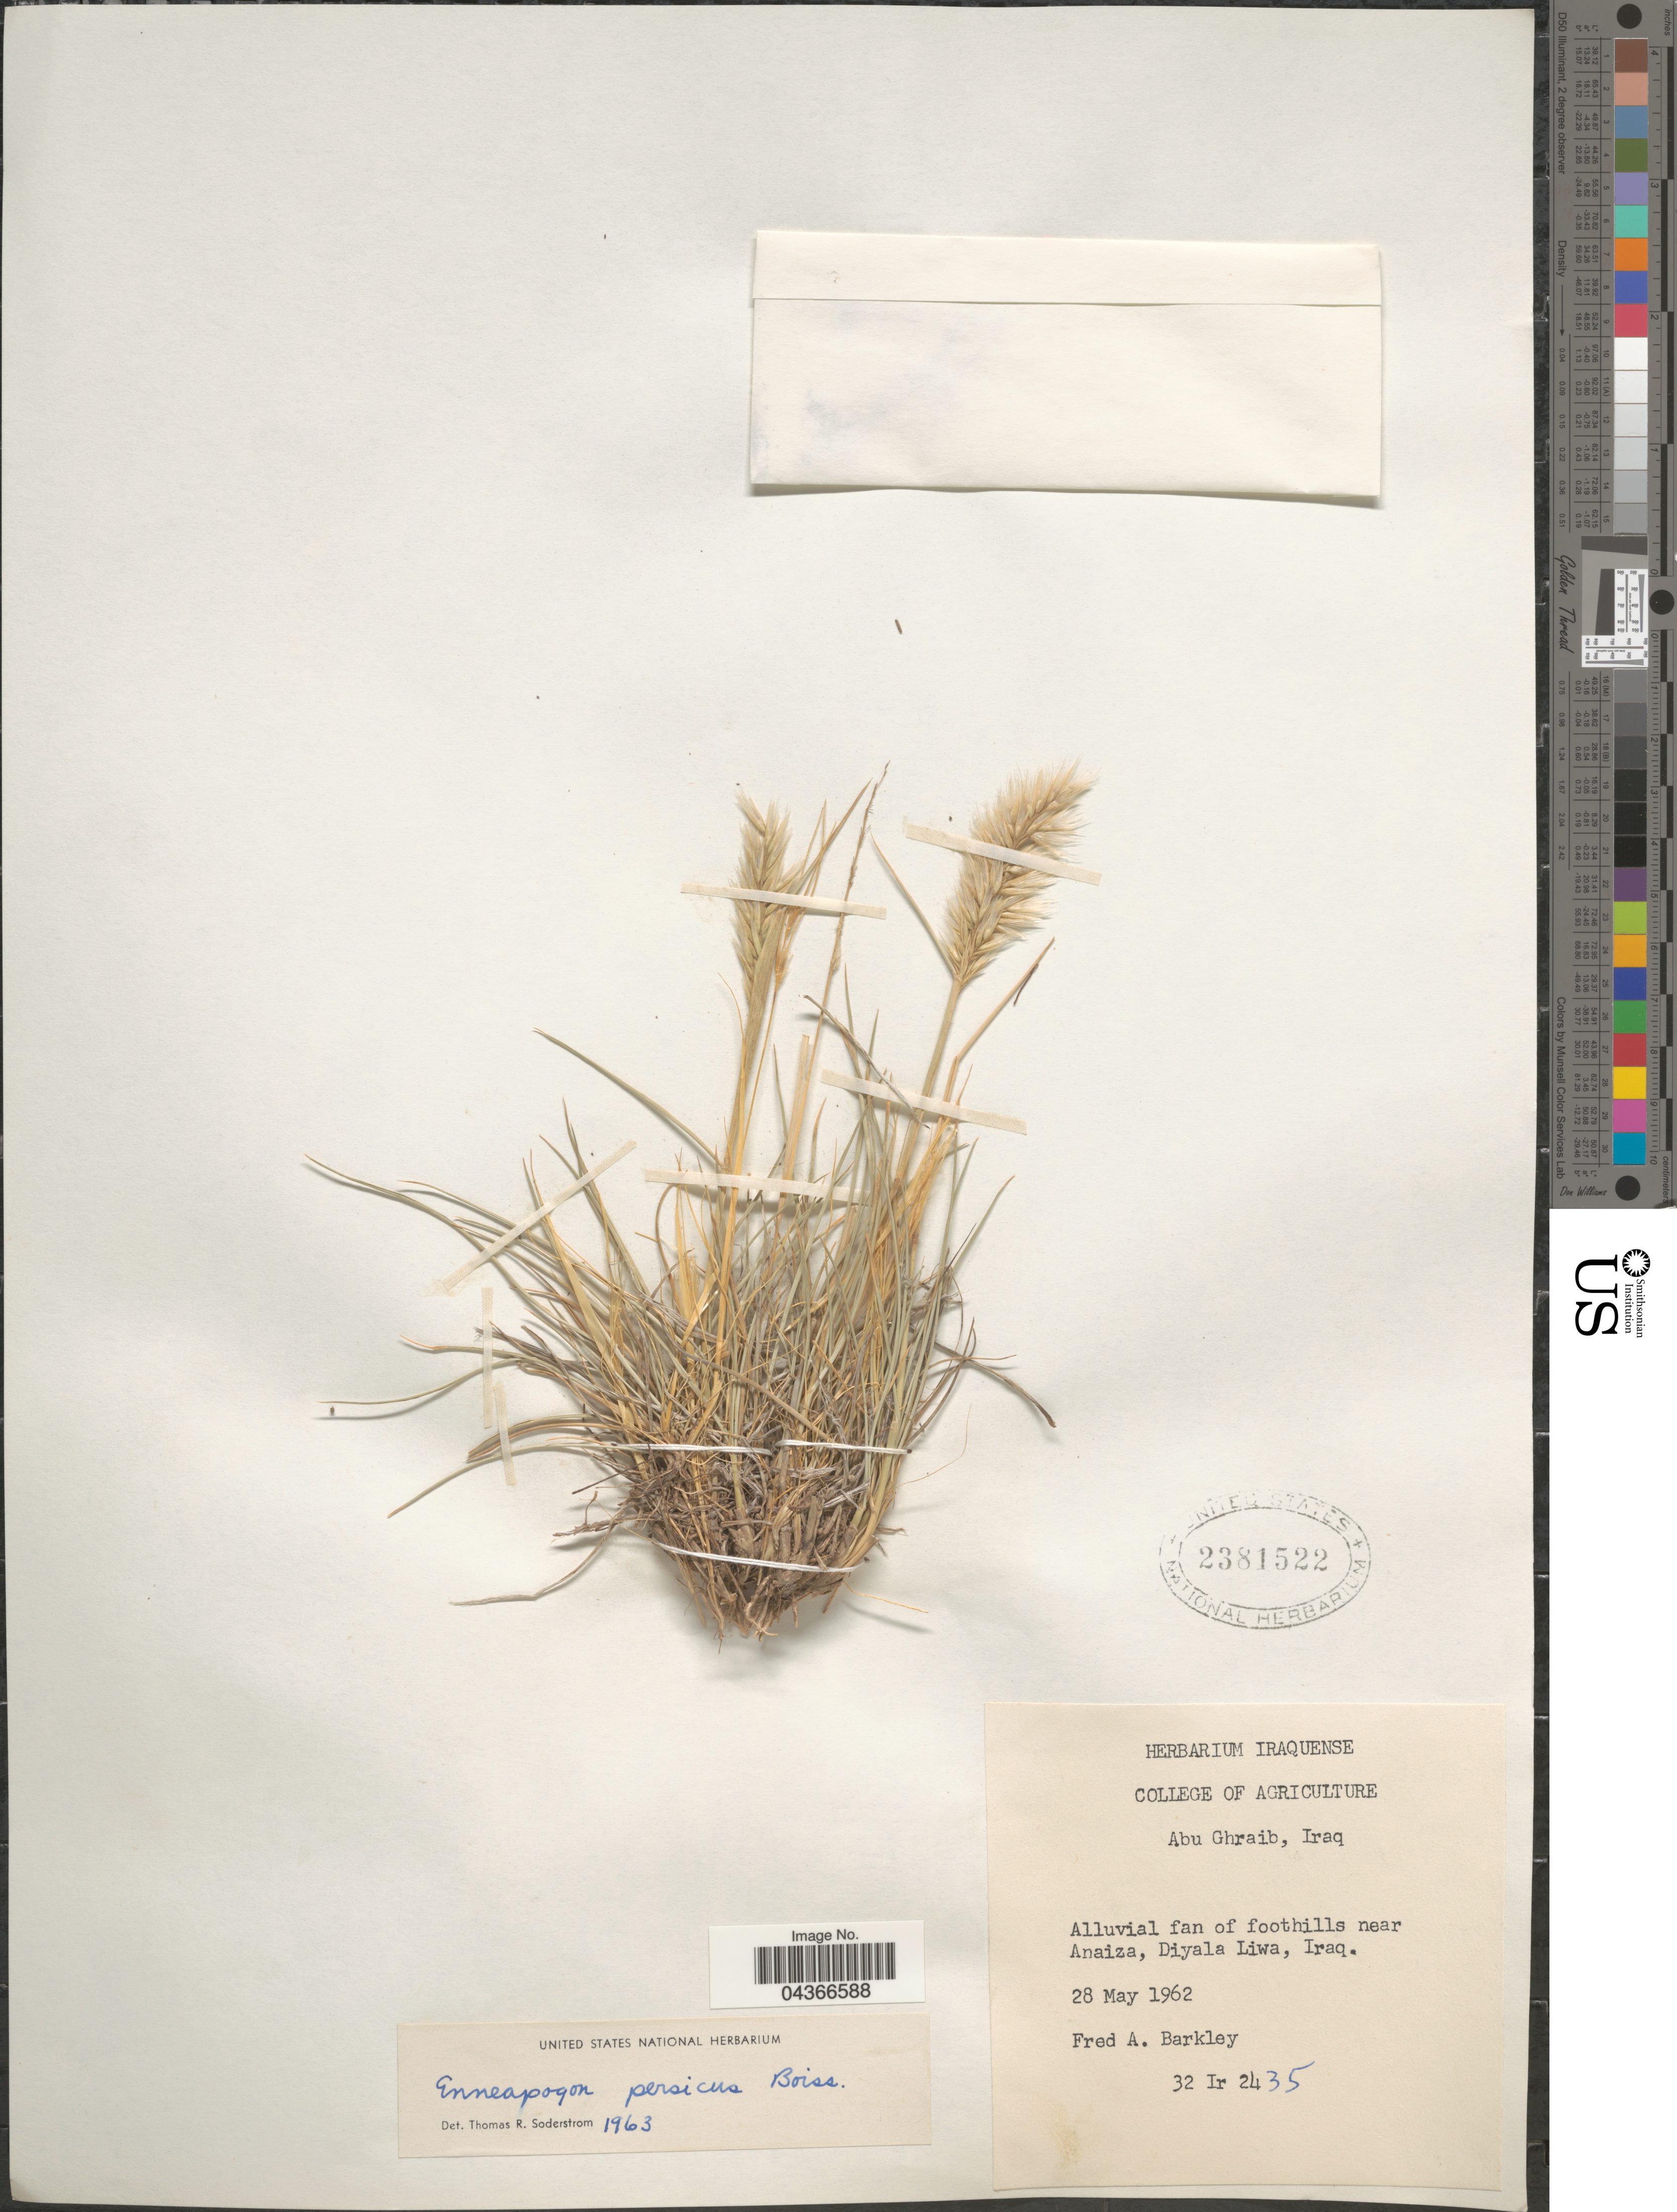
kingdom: Plantae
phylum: Tracheophyta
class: Liliopsida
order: Poales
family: Poaceae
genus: Enneapogon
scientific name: Enneapogon persicus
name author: Boiss.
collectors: F. A. Barkley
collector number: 32 Ir 2435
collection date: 1962-05-28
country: Iraq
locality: Alluvial fan of foothills near Anaiza, Diyala Liwa.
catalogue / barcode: US 2381522